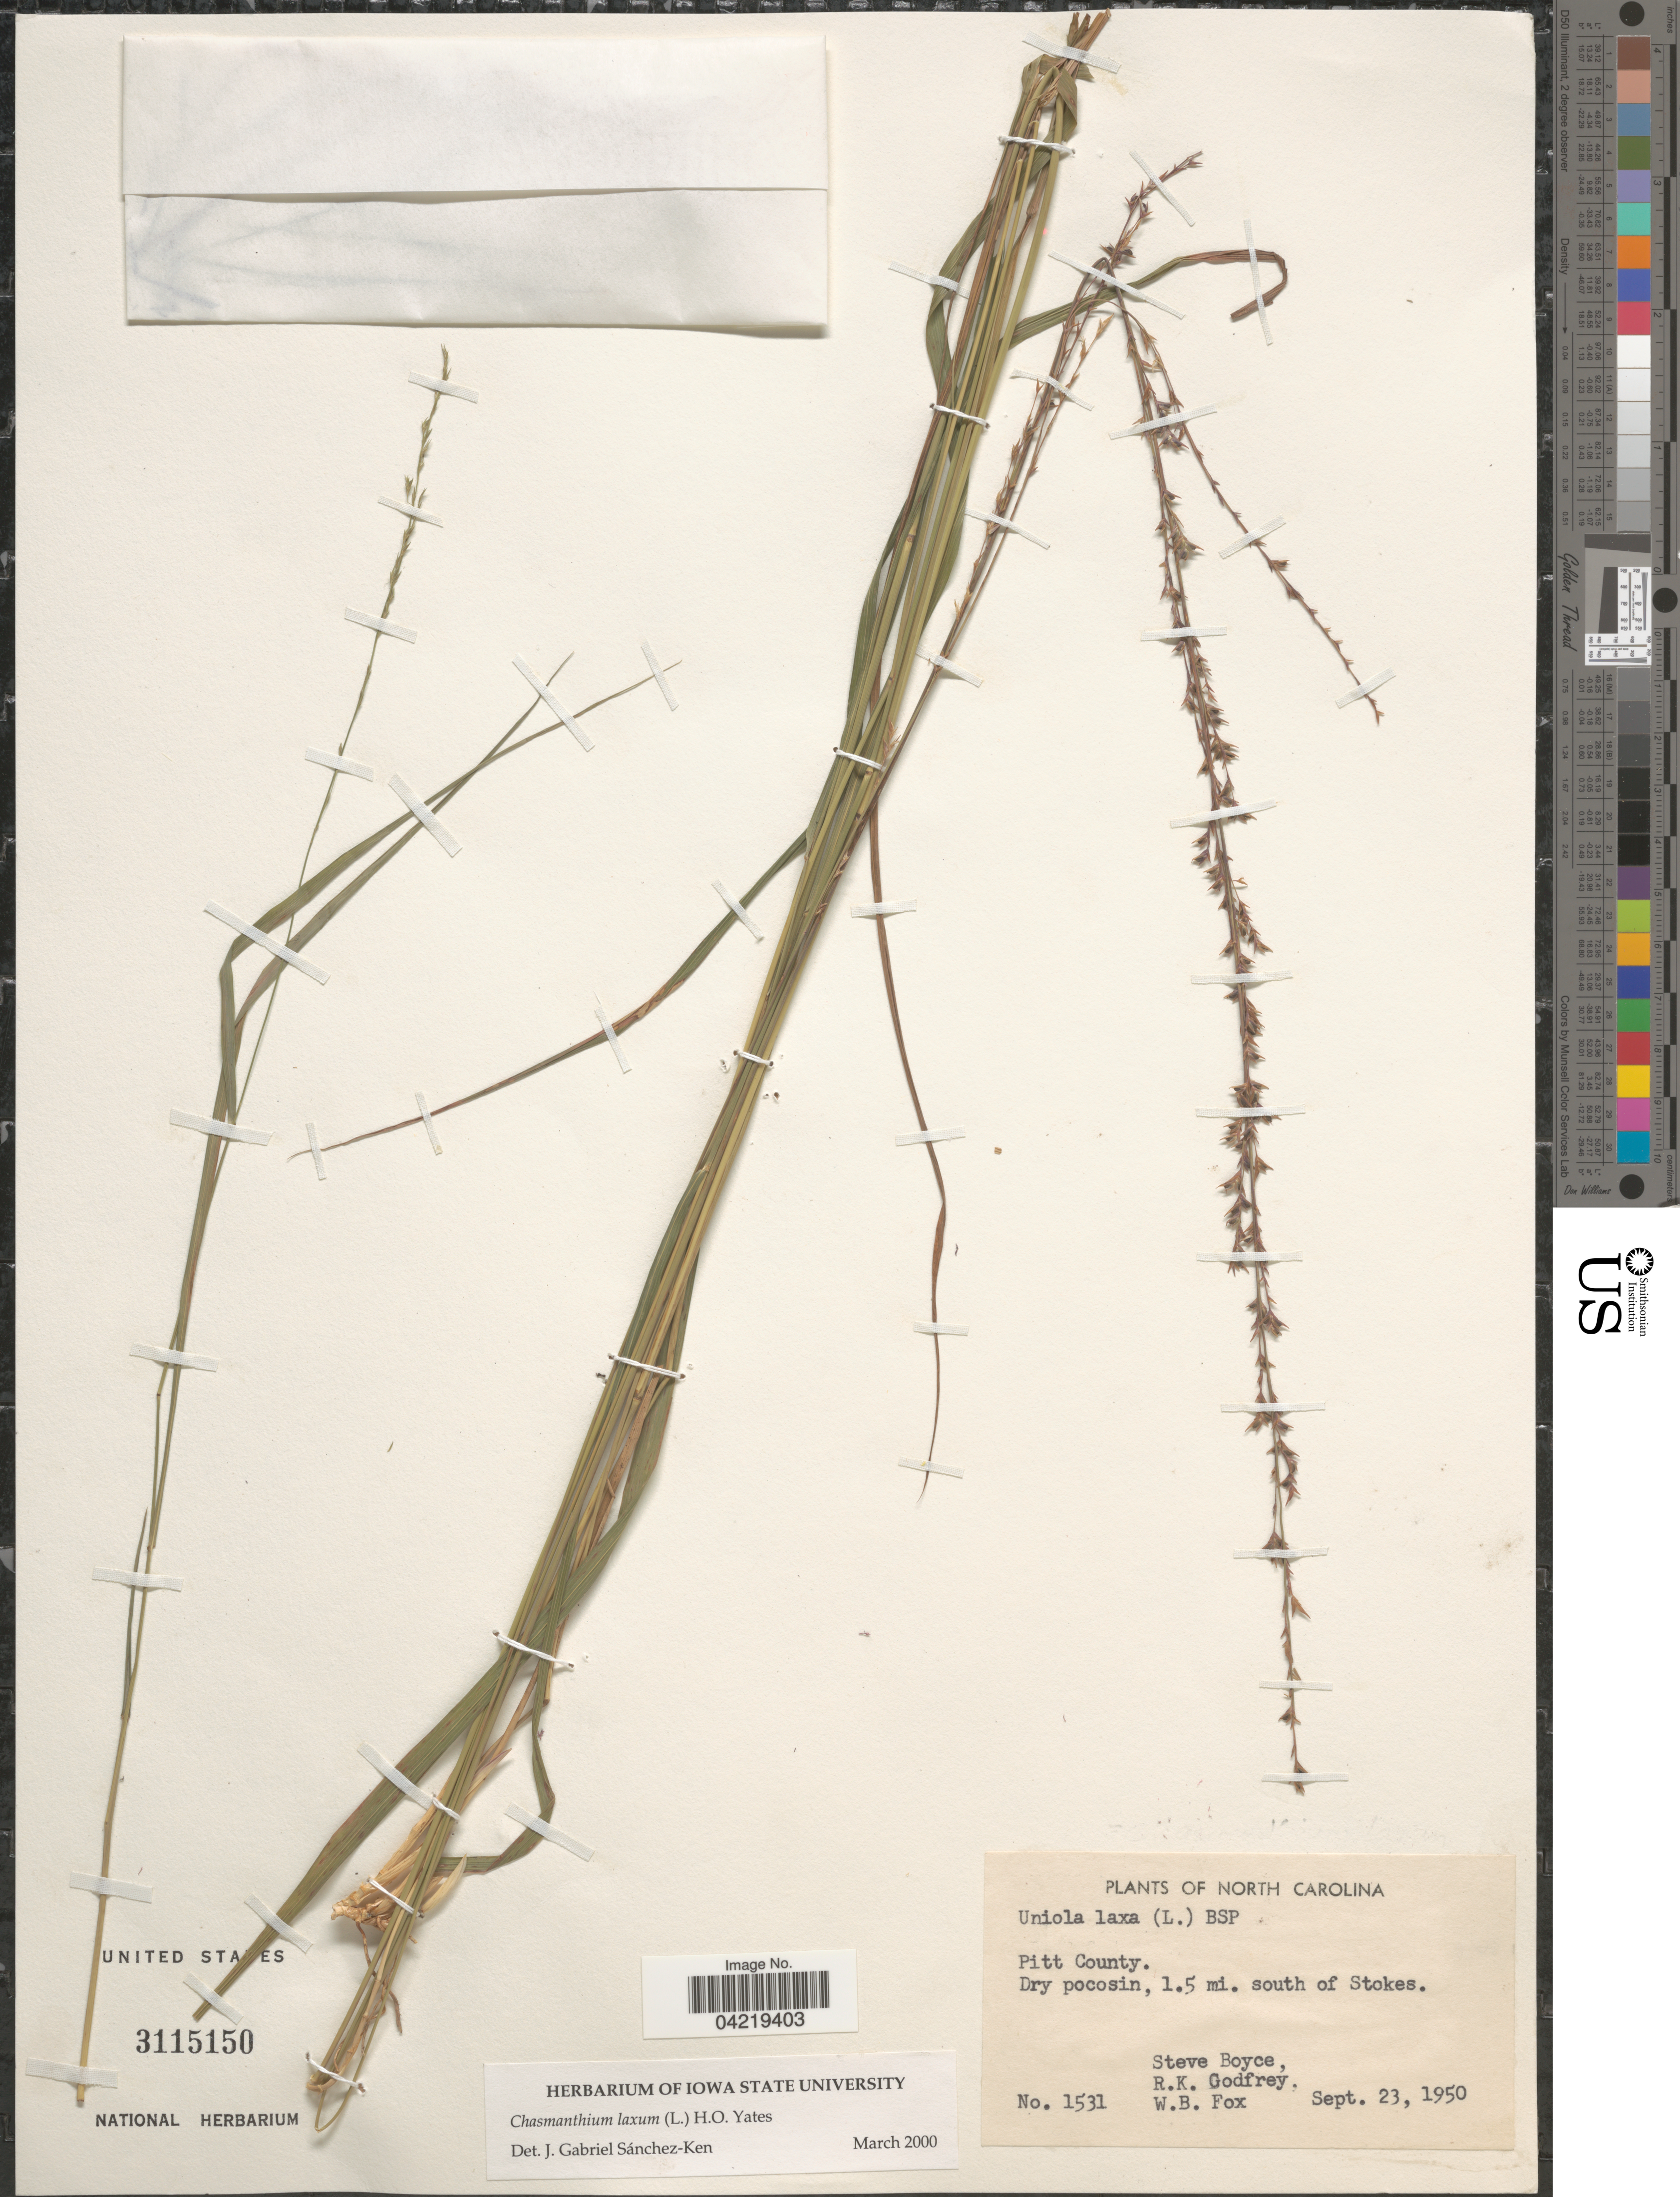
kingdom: Plantae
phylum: Tracheophyta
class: Liliopsida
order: Poales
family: Poaceae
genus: Chasmanthium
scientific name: Chasmanthium laxum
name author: (L.) H.O. Yates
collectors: S. Boyce, R. K. Godfrey & W. B. Fox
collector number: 1531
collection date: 1950-09-23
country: United States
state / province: North Carolina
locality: Pitt County. Dry pocosin, 1.5 mi. south of Stokes.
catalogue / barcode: US 3115150